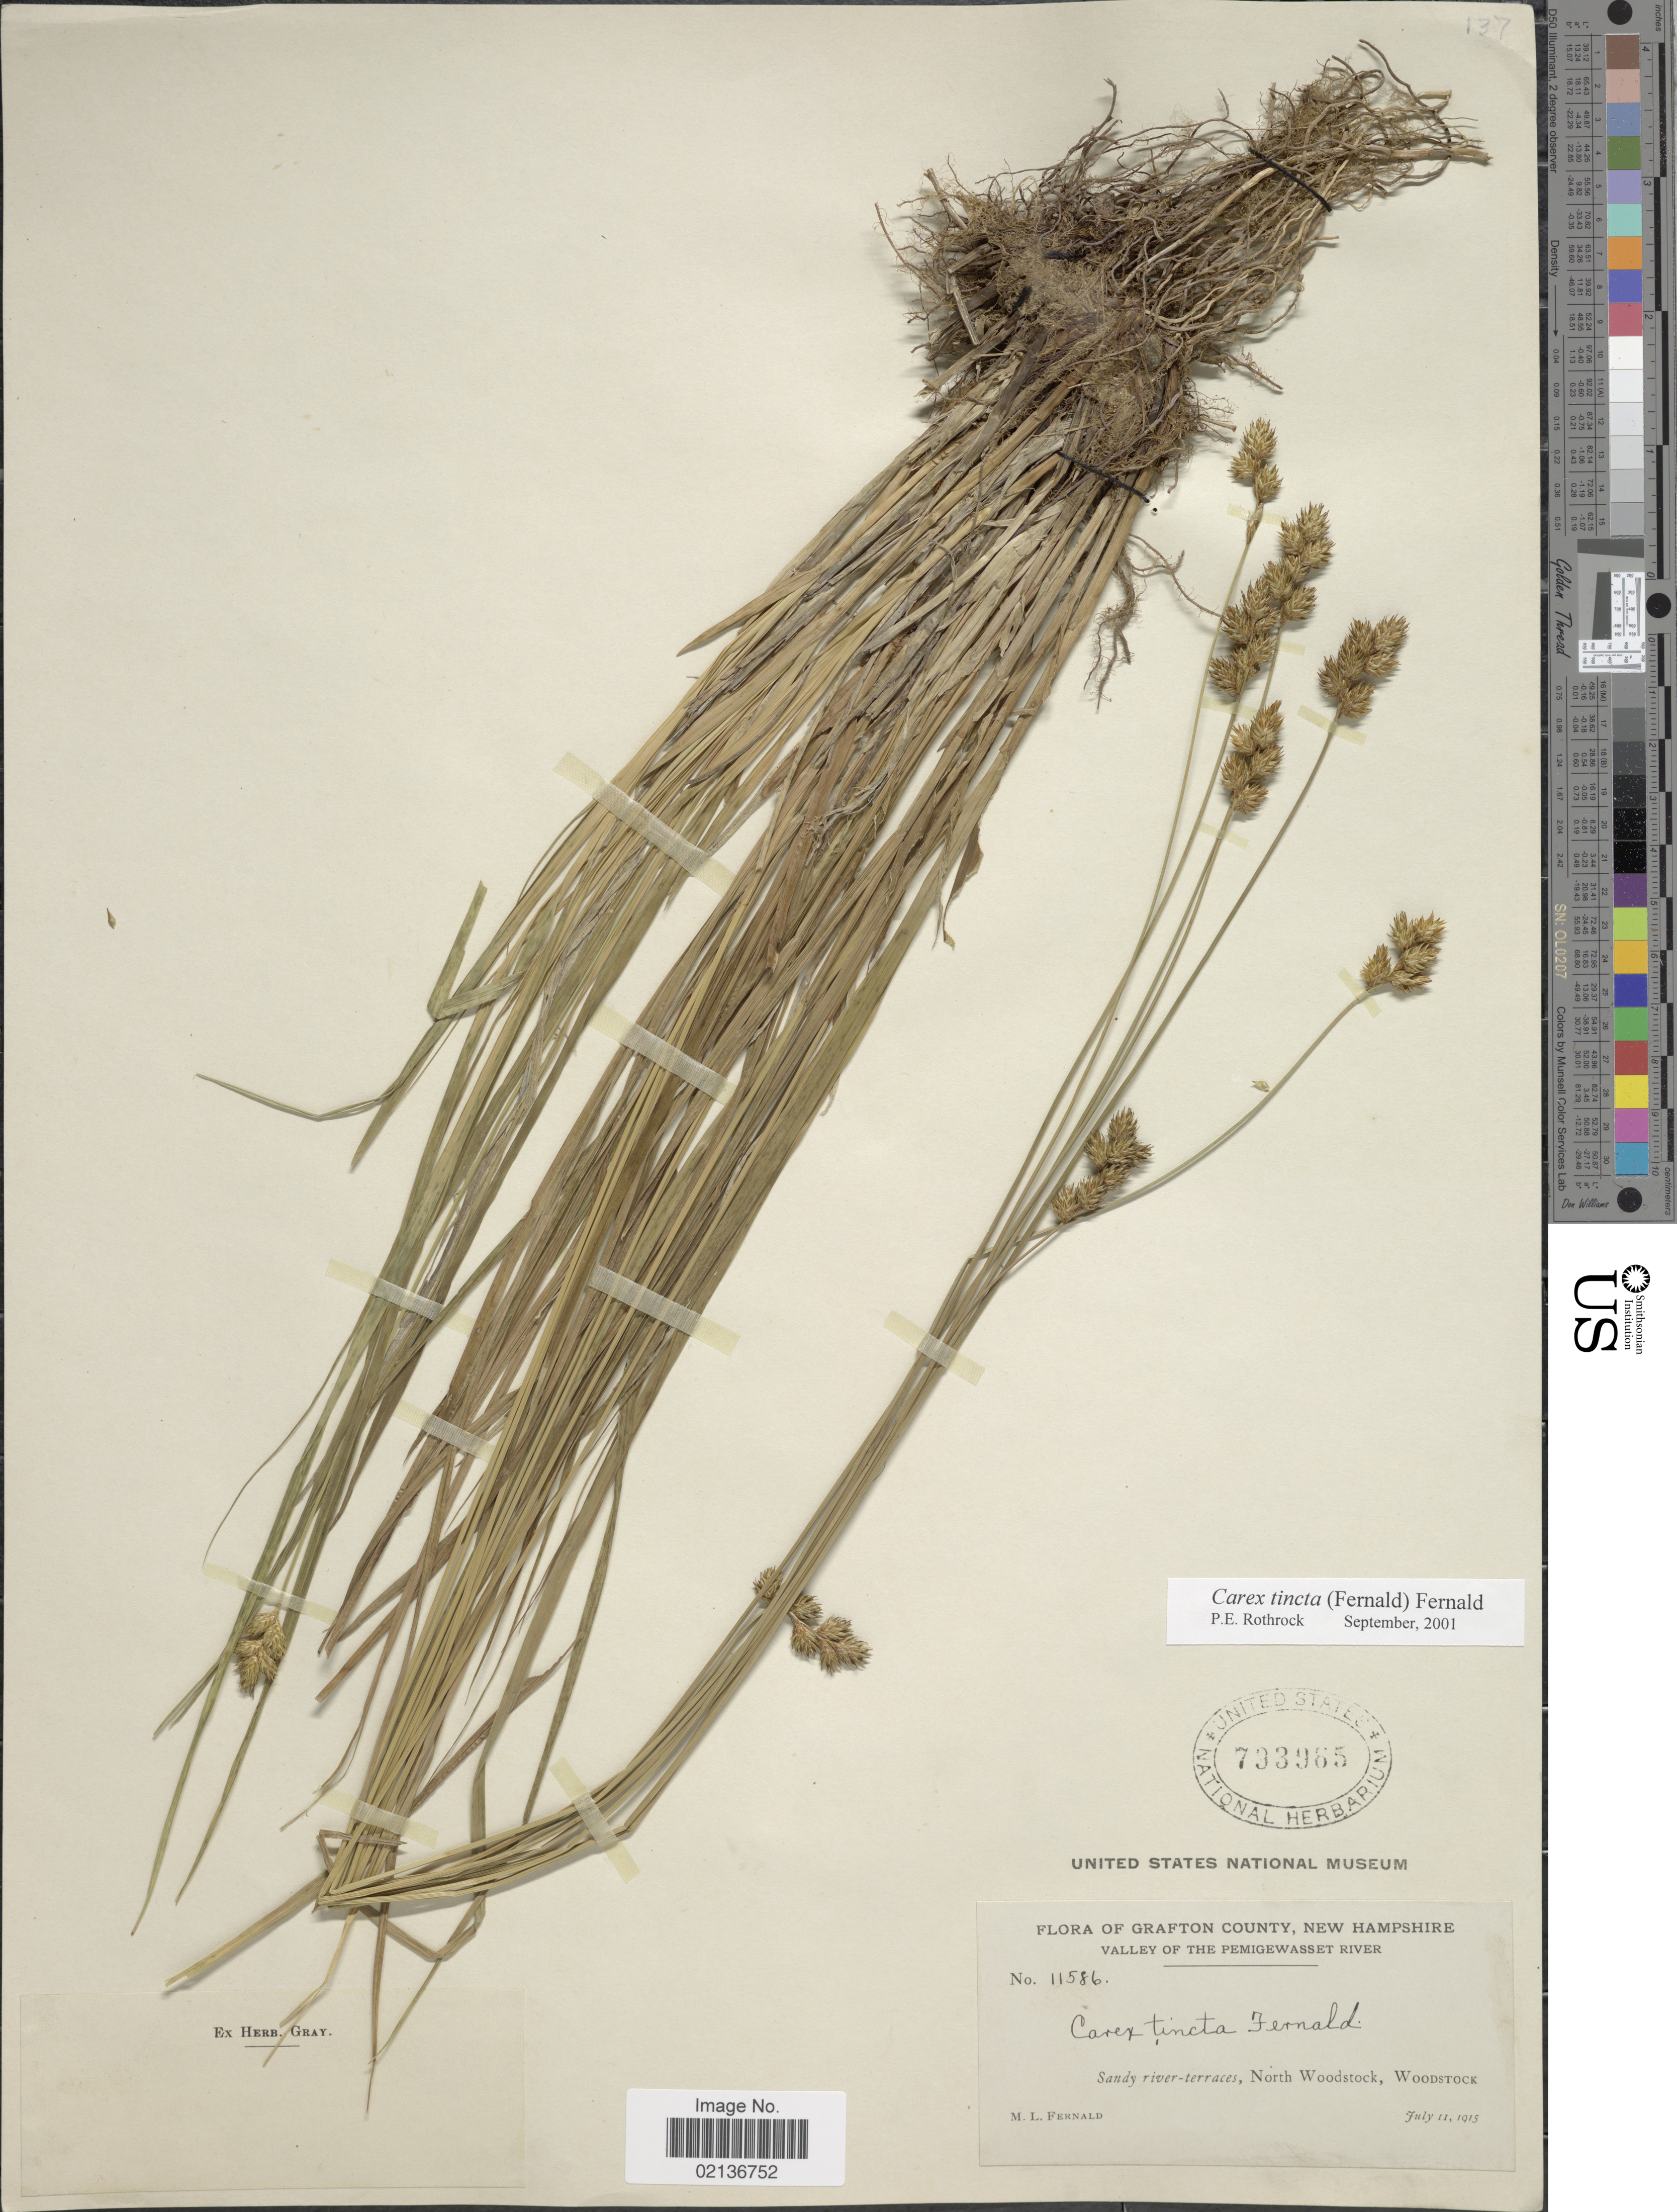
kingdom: Plantae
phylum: Tracheophyta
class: Liliopsida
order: Poales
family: Cyperaceae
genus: Carex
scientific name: Carex tincta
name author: (Fernald) Fernald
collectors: M. L. Fernald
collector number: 11586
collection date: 1915-07-11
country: United States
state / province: New Hampshire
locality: Grafton County, New Hampshire, Valley of The Pemigewasset River, North Woodstock, Woodstock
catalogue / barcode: US 793965